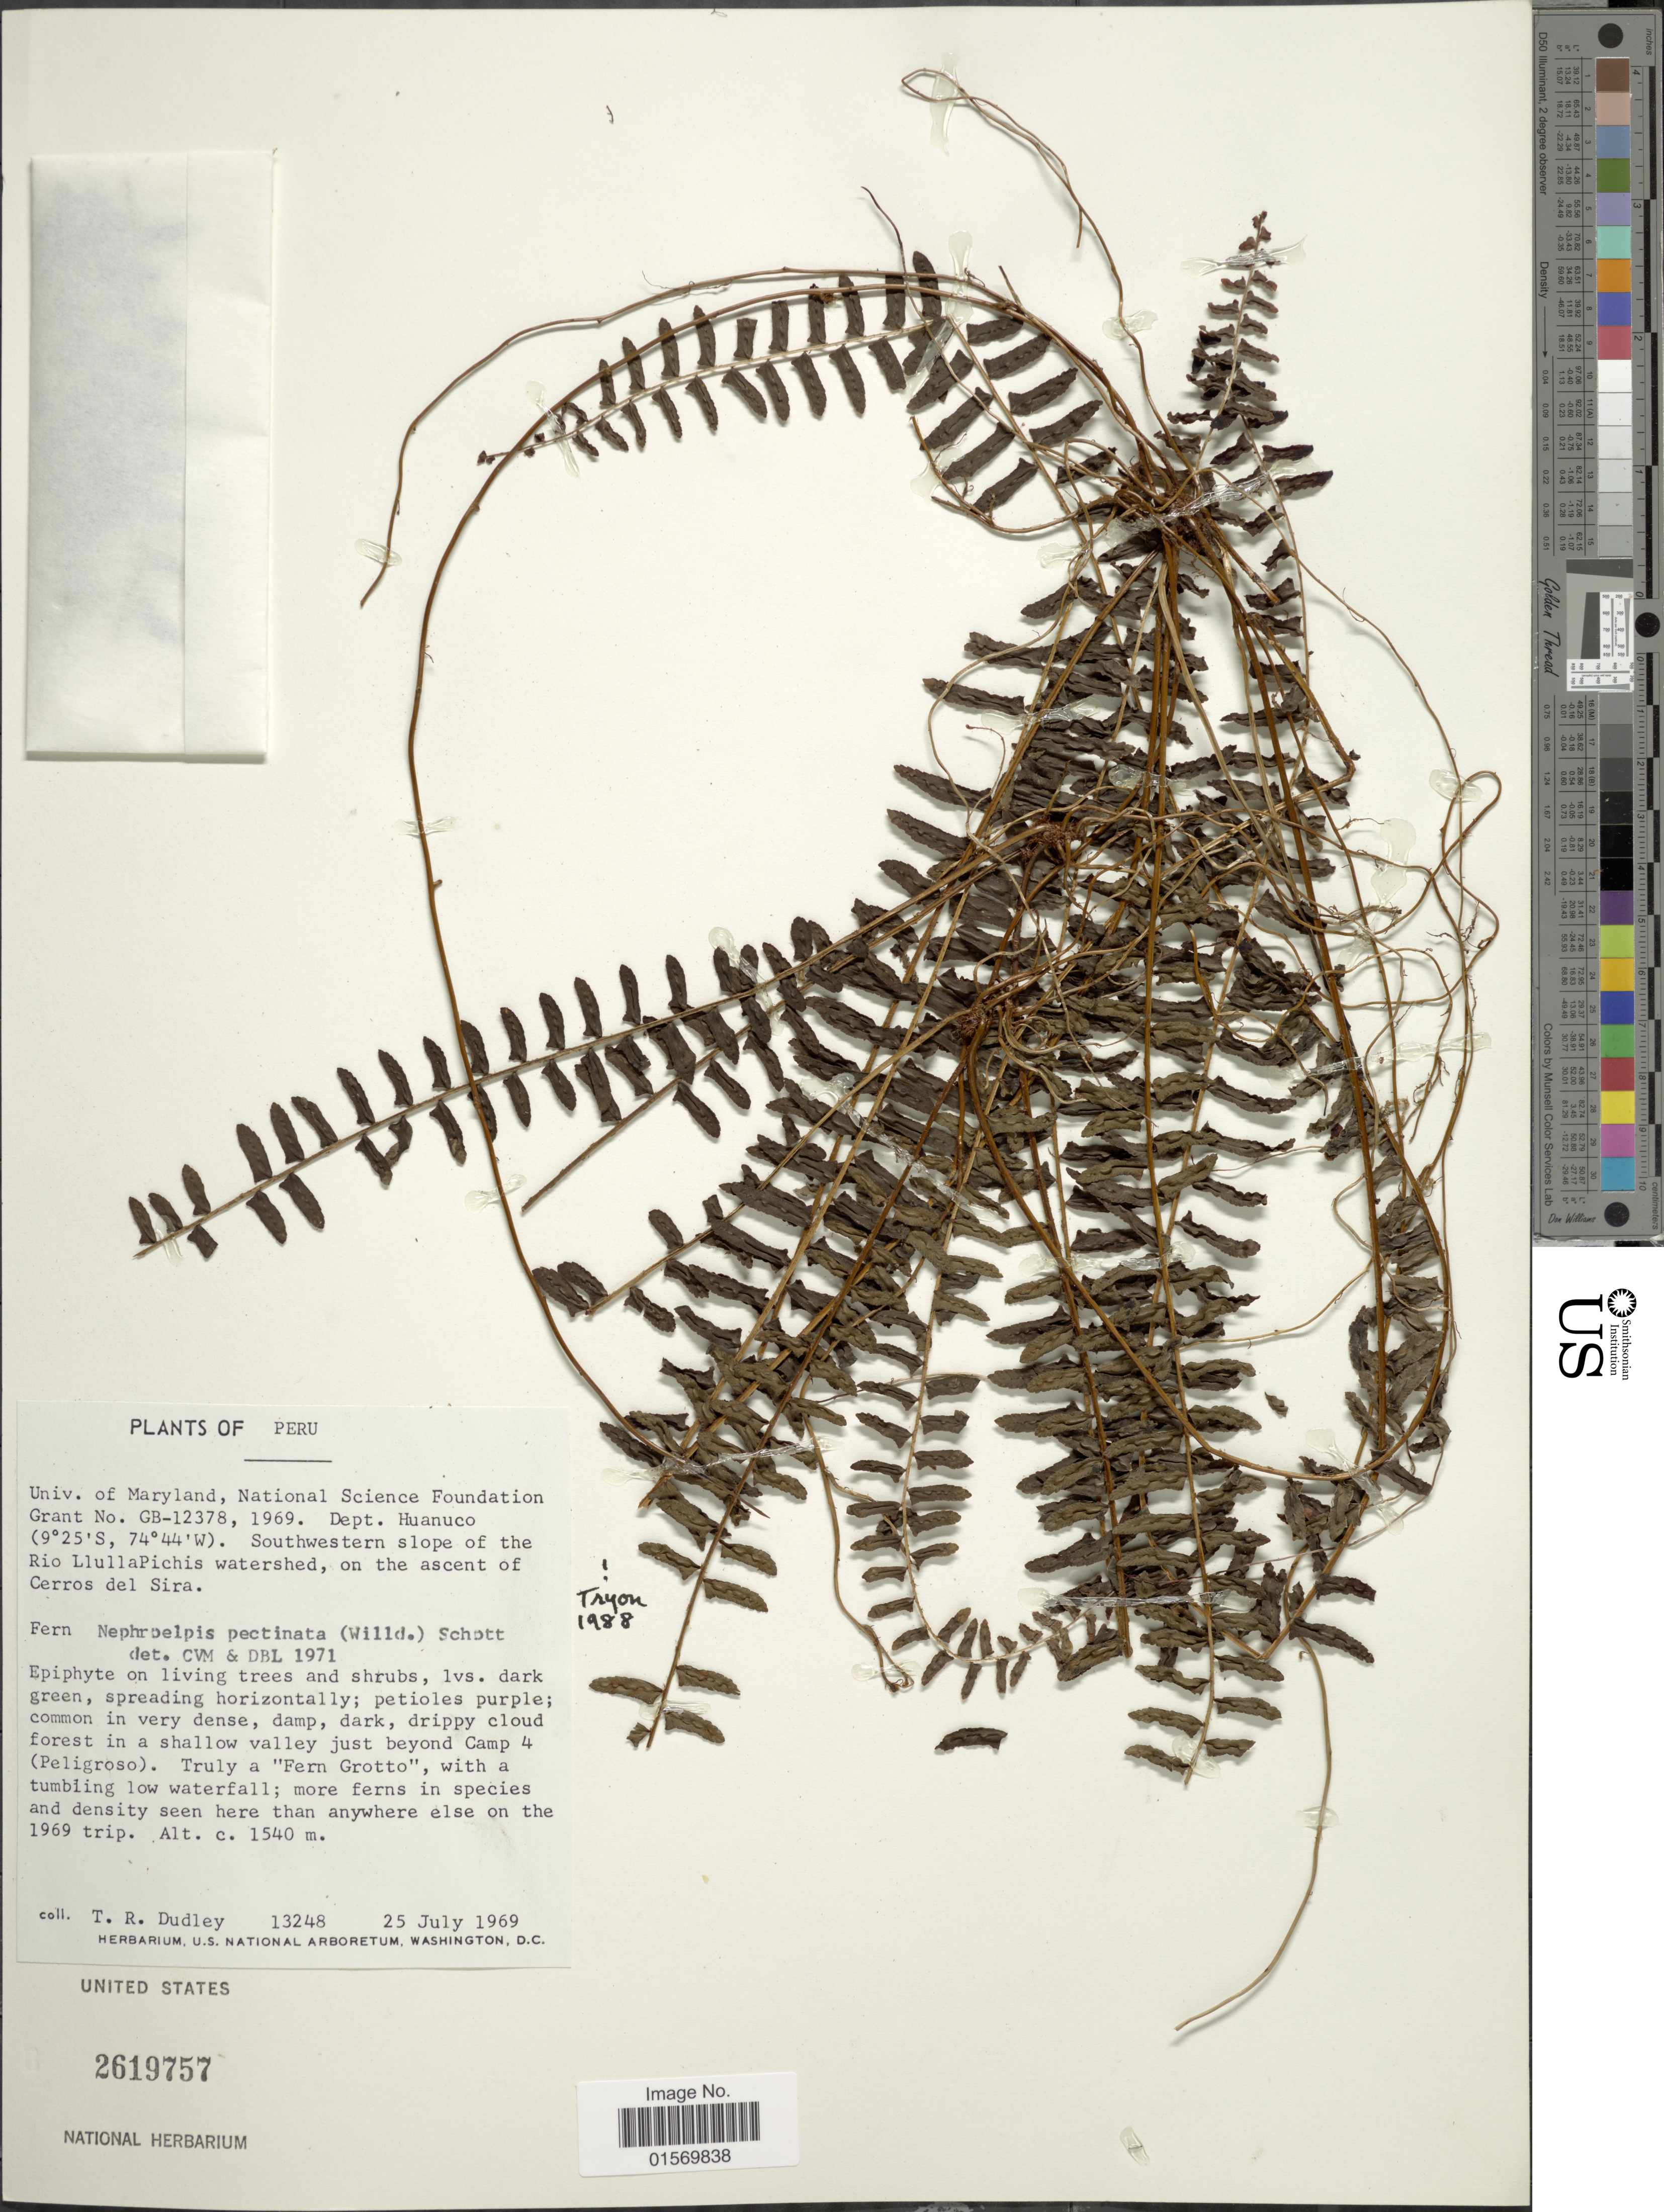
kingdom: Plantae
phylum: Tracheophyta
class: Polypodiopsida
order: Polypodiales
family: Nephrolepidaceae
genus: Nephrolepis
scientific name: Nephrolepis pectinata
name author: (Willd.) Schott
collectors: T. R. Dudley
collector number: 13248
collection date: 1969-07-25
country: Peru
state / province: Huánuco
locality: Univ. of Maryland, National Science Foundation Grant No. GB-12378, 1969, southwestern slope of the Rio LlullaPichis watershed, on the ascent of Cerros del Sira.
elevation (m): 1540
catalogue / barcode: US 2619757